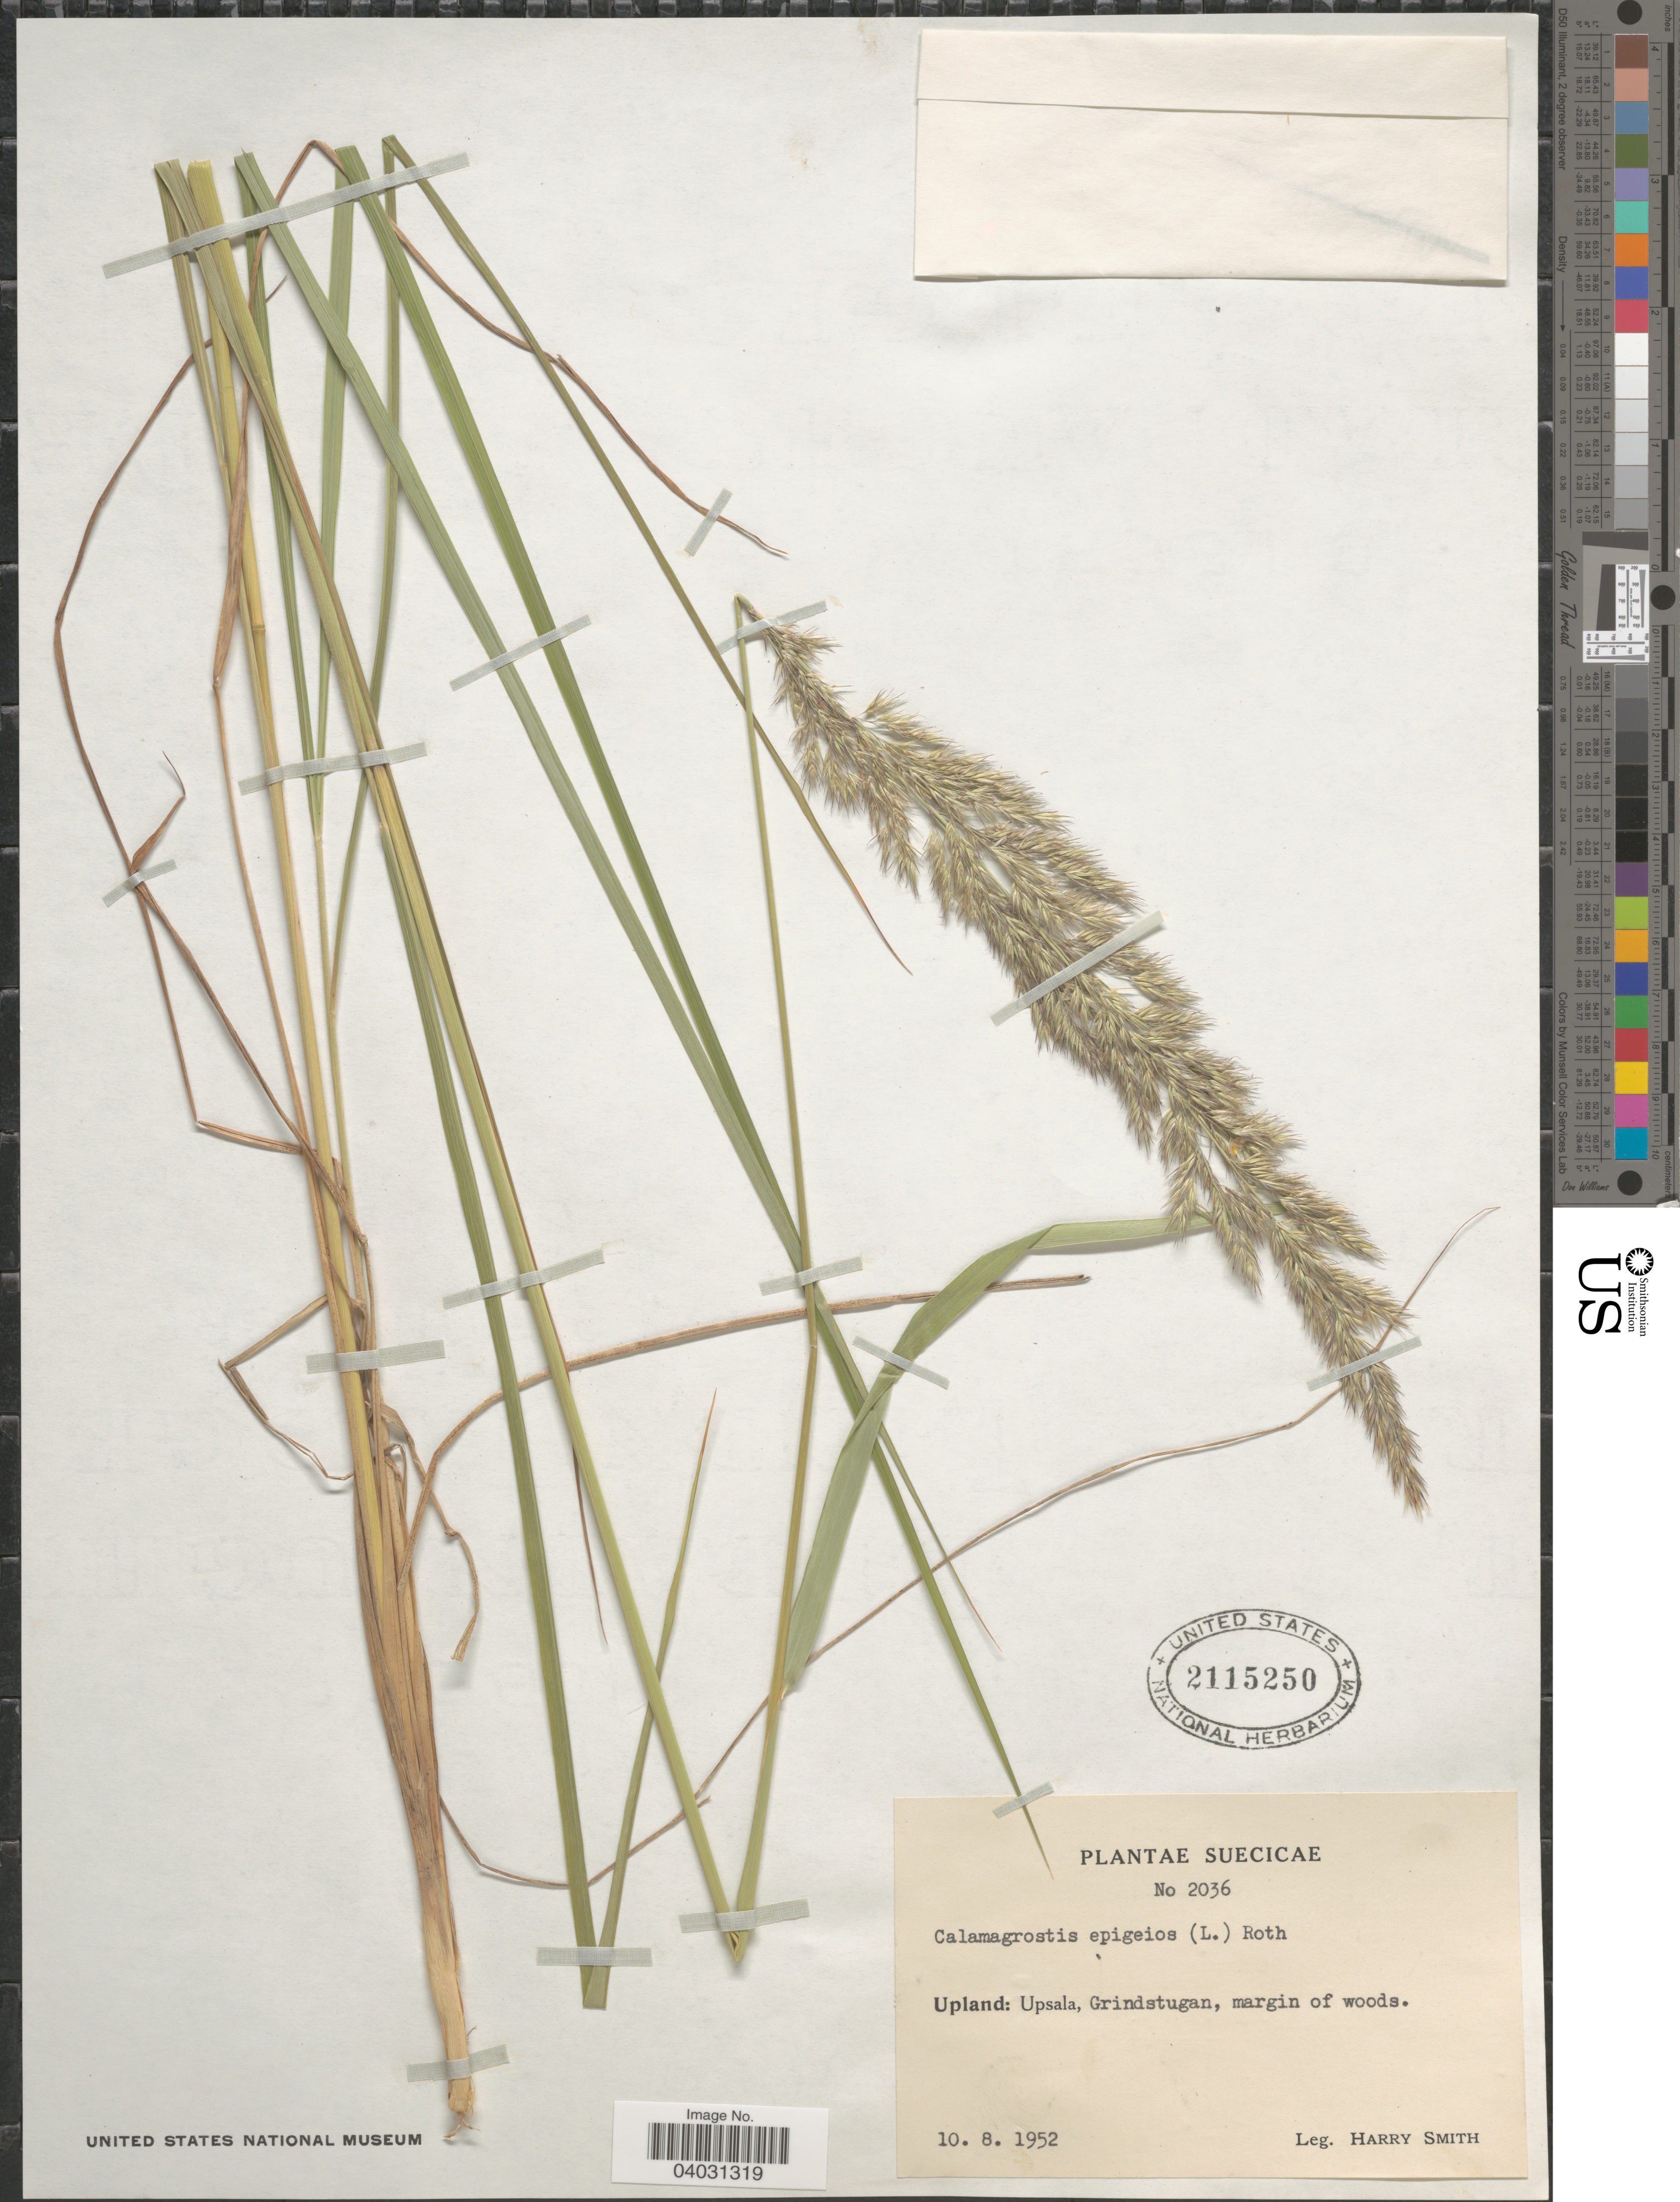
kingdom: Plantae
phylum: Tracheophyta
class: Liliopsida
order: Poales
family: Poaceae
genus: Calamagrostis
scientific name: Calamagrostis epigeios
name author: (L.) Roth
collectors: H. Smith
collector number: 2036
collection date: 1952-08-10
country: Sweden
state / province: Uppsala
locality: Suecicae. Upland: Upsala, Grindstugan, margin of woods.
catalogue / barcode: US 2115250